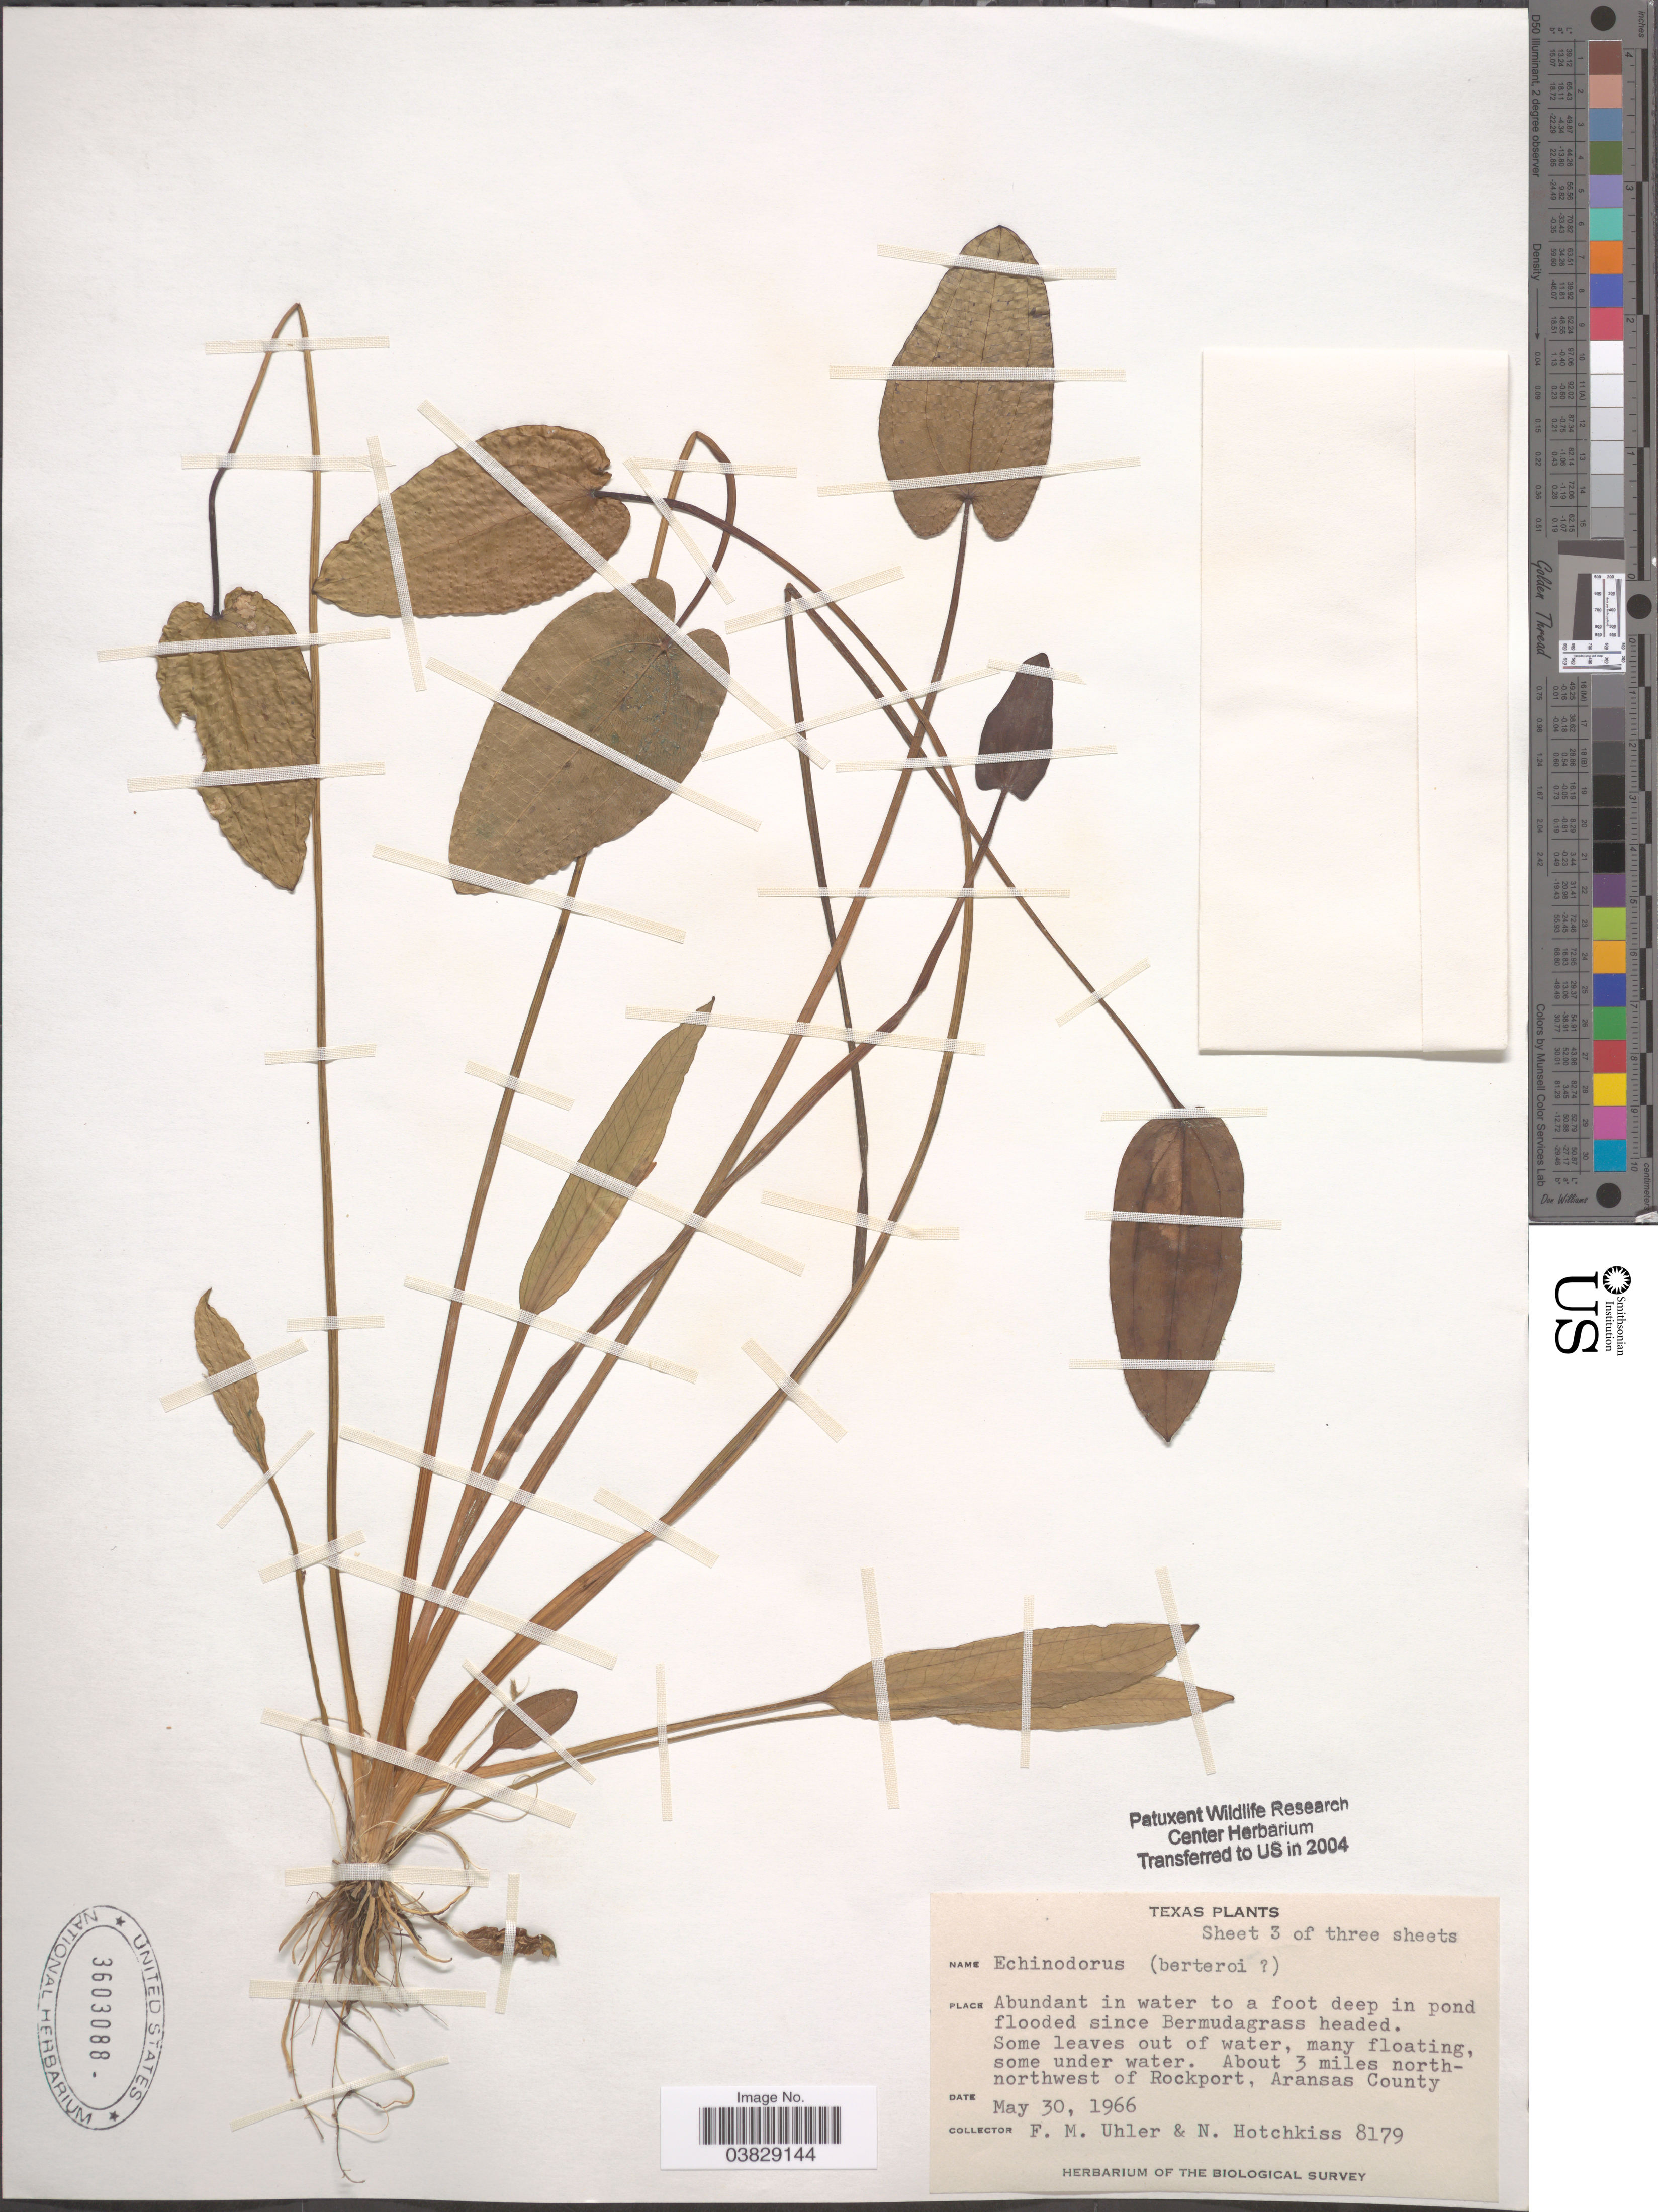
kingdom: Plantae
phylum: Tracheophyta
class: Liliopsida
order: Alismatales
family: Alismataceae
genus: Echinodorus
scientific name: Echinodorus berteroi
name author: (Spreng.) Fassett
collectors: F. M. Uhler & N. Hotchkiss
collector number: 8179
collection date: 1966-05-30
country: United States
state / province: Texas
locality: About 3 miles north-northwest of Rockport, Aransas County.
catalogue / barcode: US 3603088